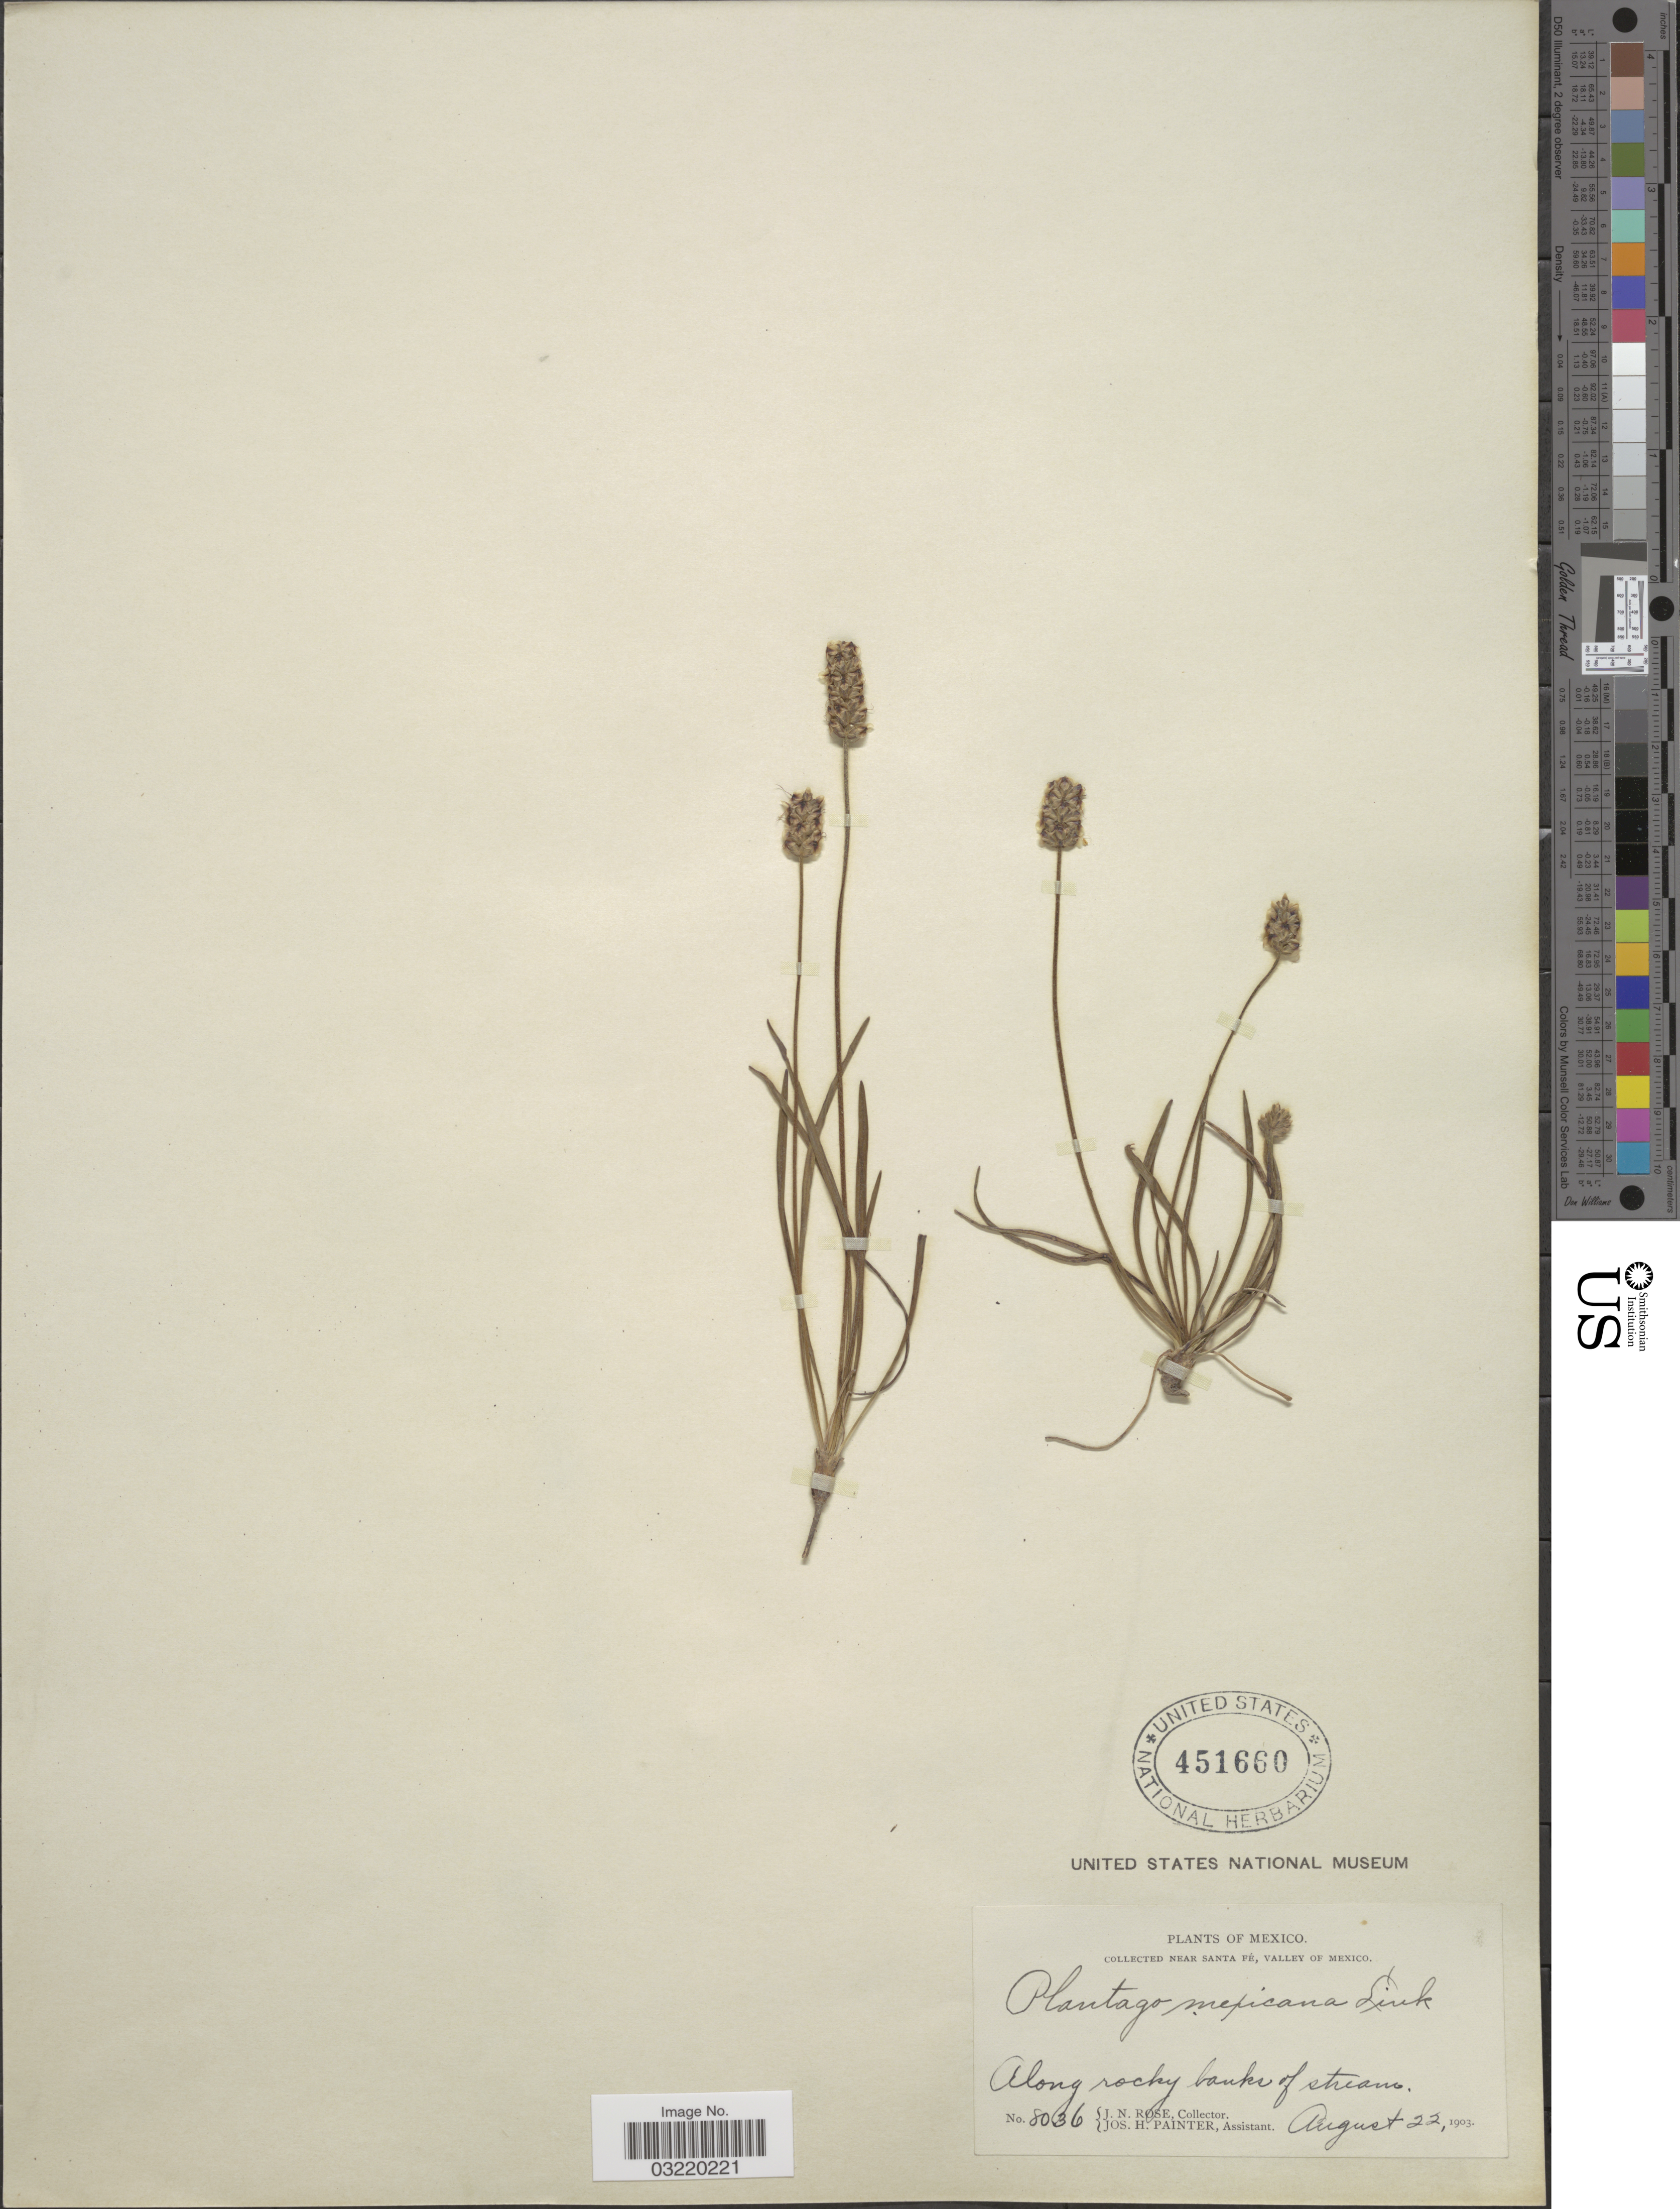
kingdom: Plantae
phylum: Tracheophyta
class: Magnoliopsida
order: Lamiales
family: Plantaginaceae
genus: Plantago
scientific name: Plantago nivea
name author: Kunth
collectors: J. N. Rose & J. H. Painter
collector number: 8036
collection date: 1903-08-22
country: Mexico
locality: Near Santa Fé, Valley of Mexico. Along rocky banks of stream.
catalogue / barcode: US 451660